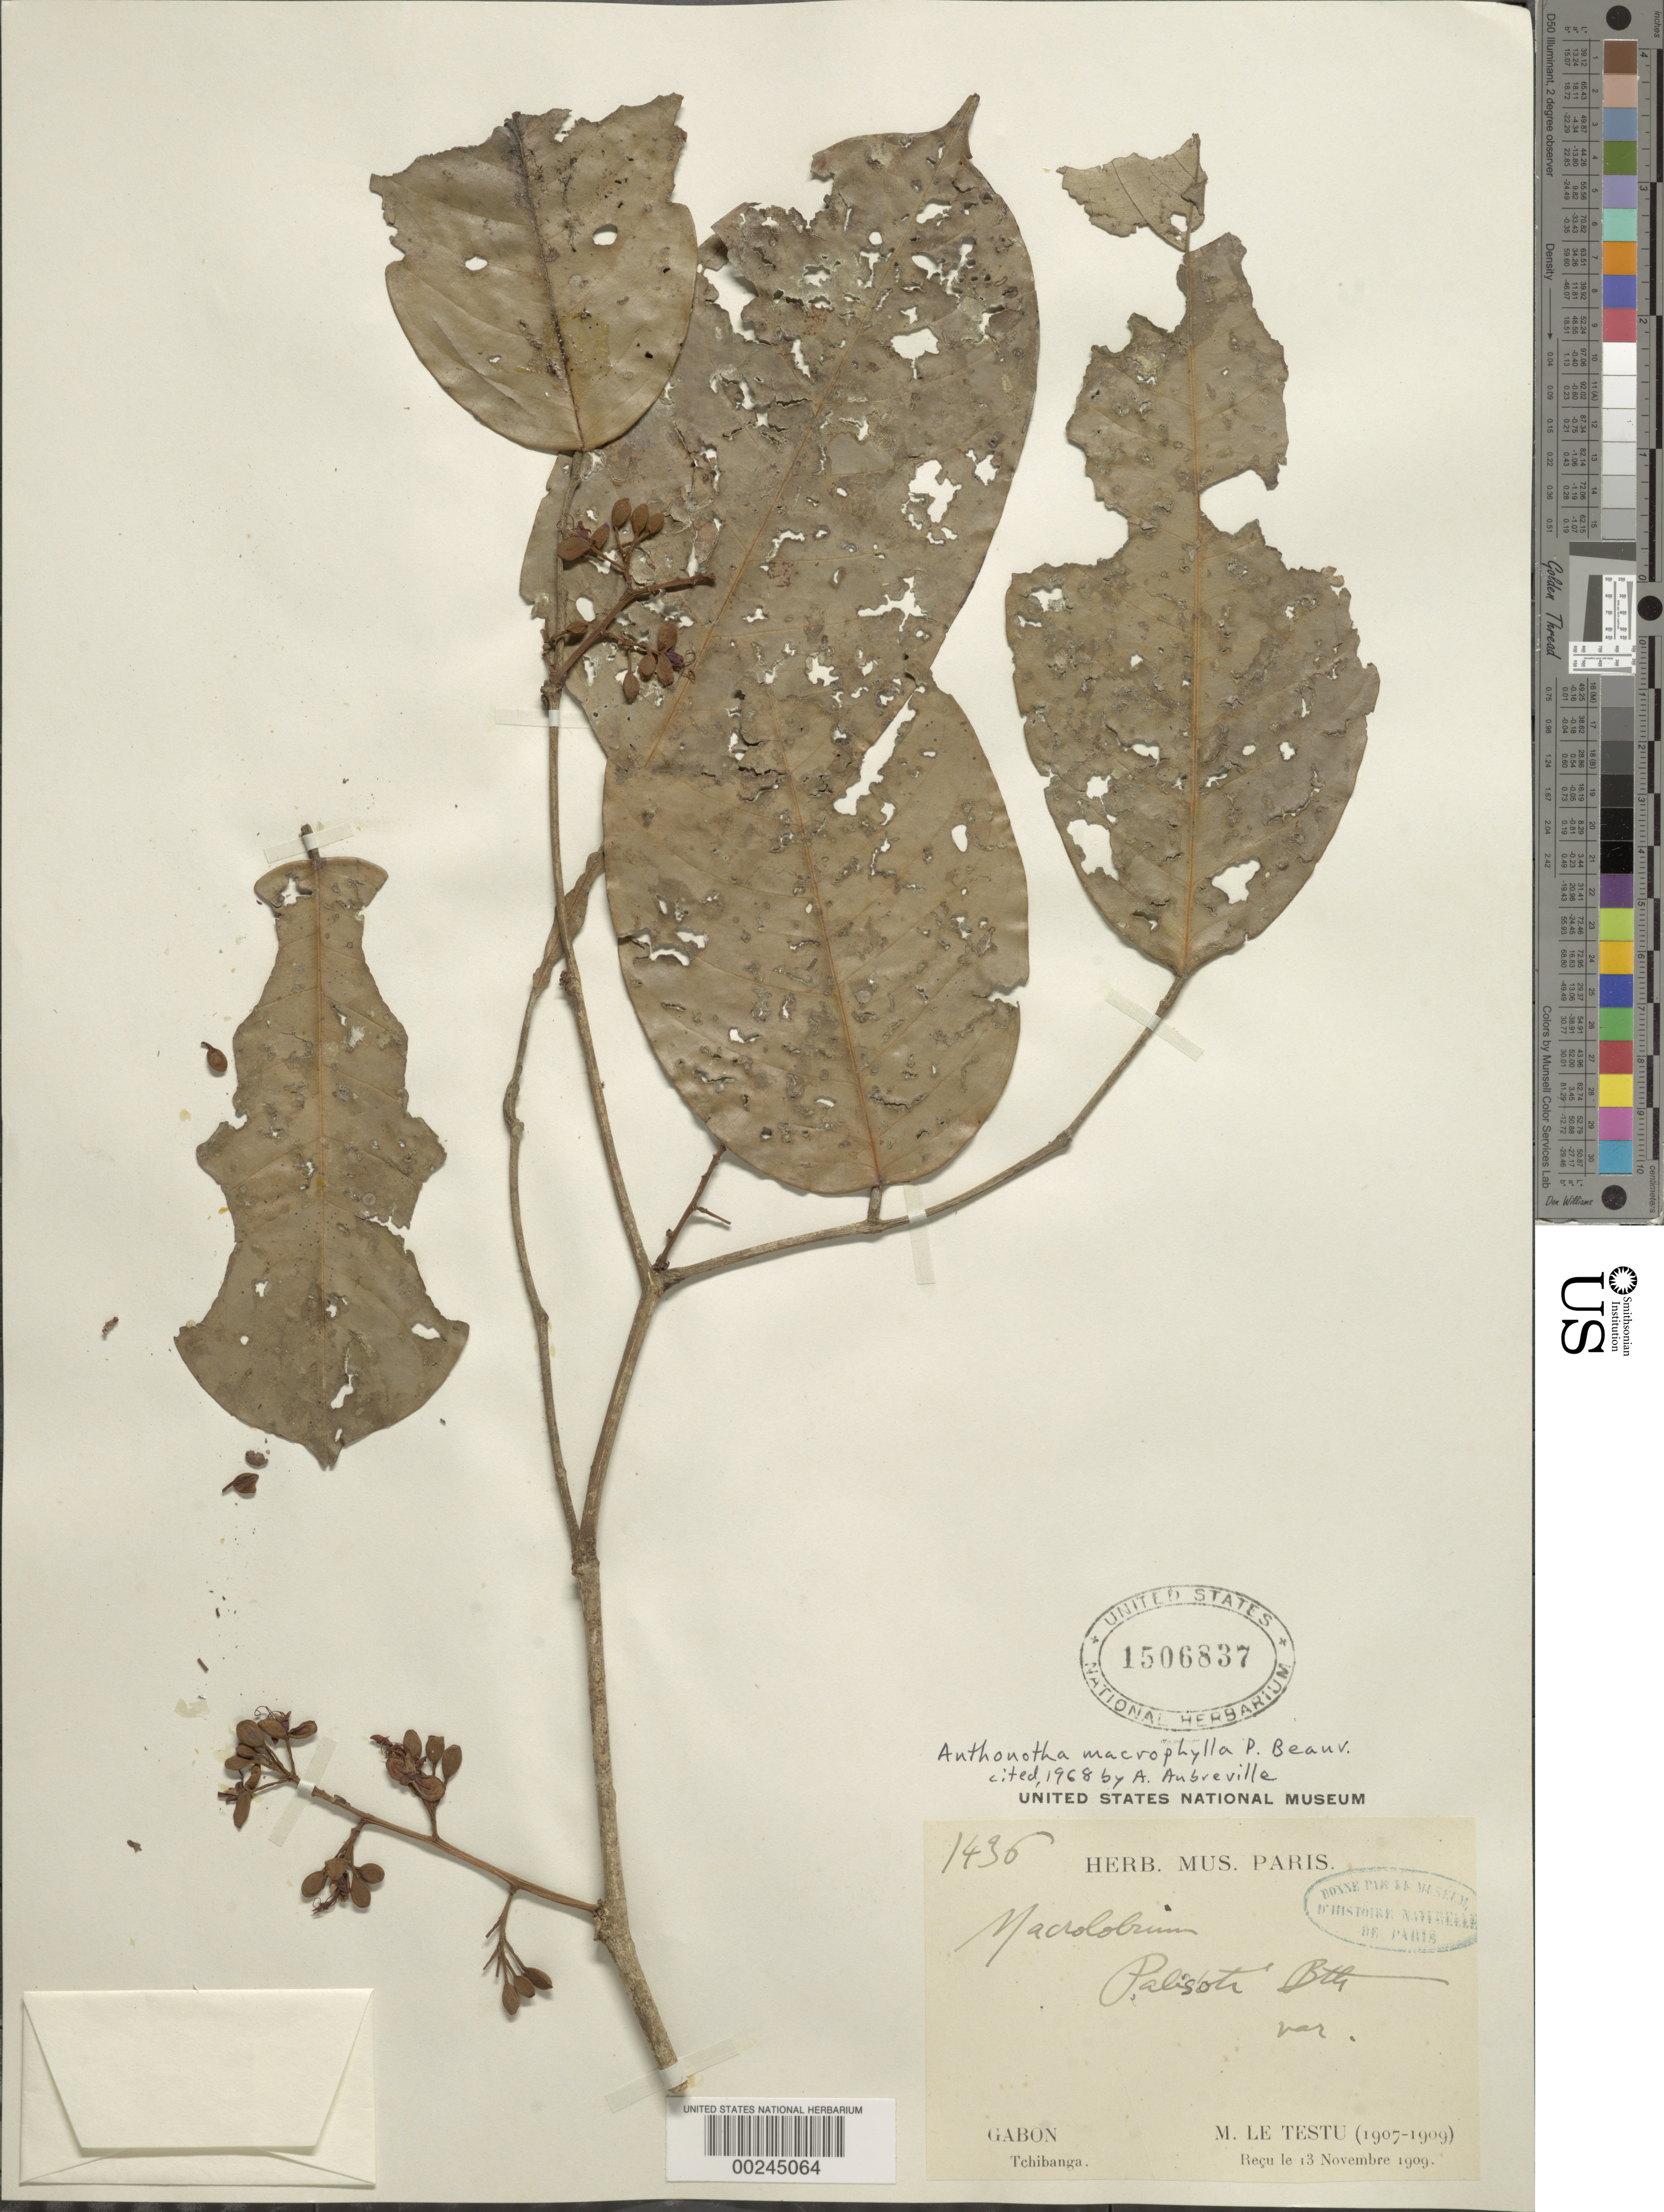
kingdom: Plantae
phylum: Tracheophyta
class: Magnoliopsida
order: Fabales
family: Fabaceae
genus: Anthonotha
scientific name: Anthonotha macrophylla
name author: P. Beauv.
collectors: M. Le Testu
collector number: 1436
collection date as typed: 13 Nov 1909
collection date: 1909-11-13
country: Gabon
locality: Tchibanga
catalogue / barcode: US 1506837